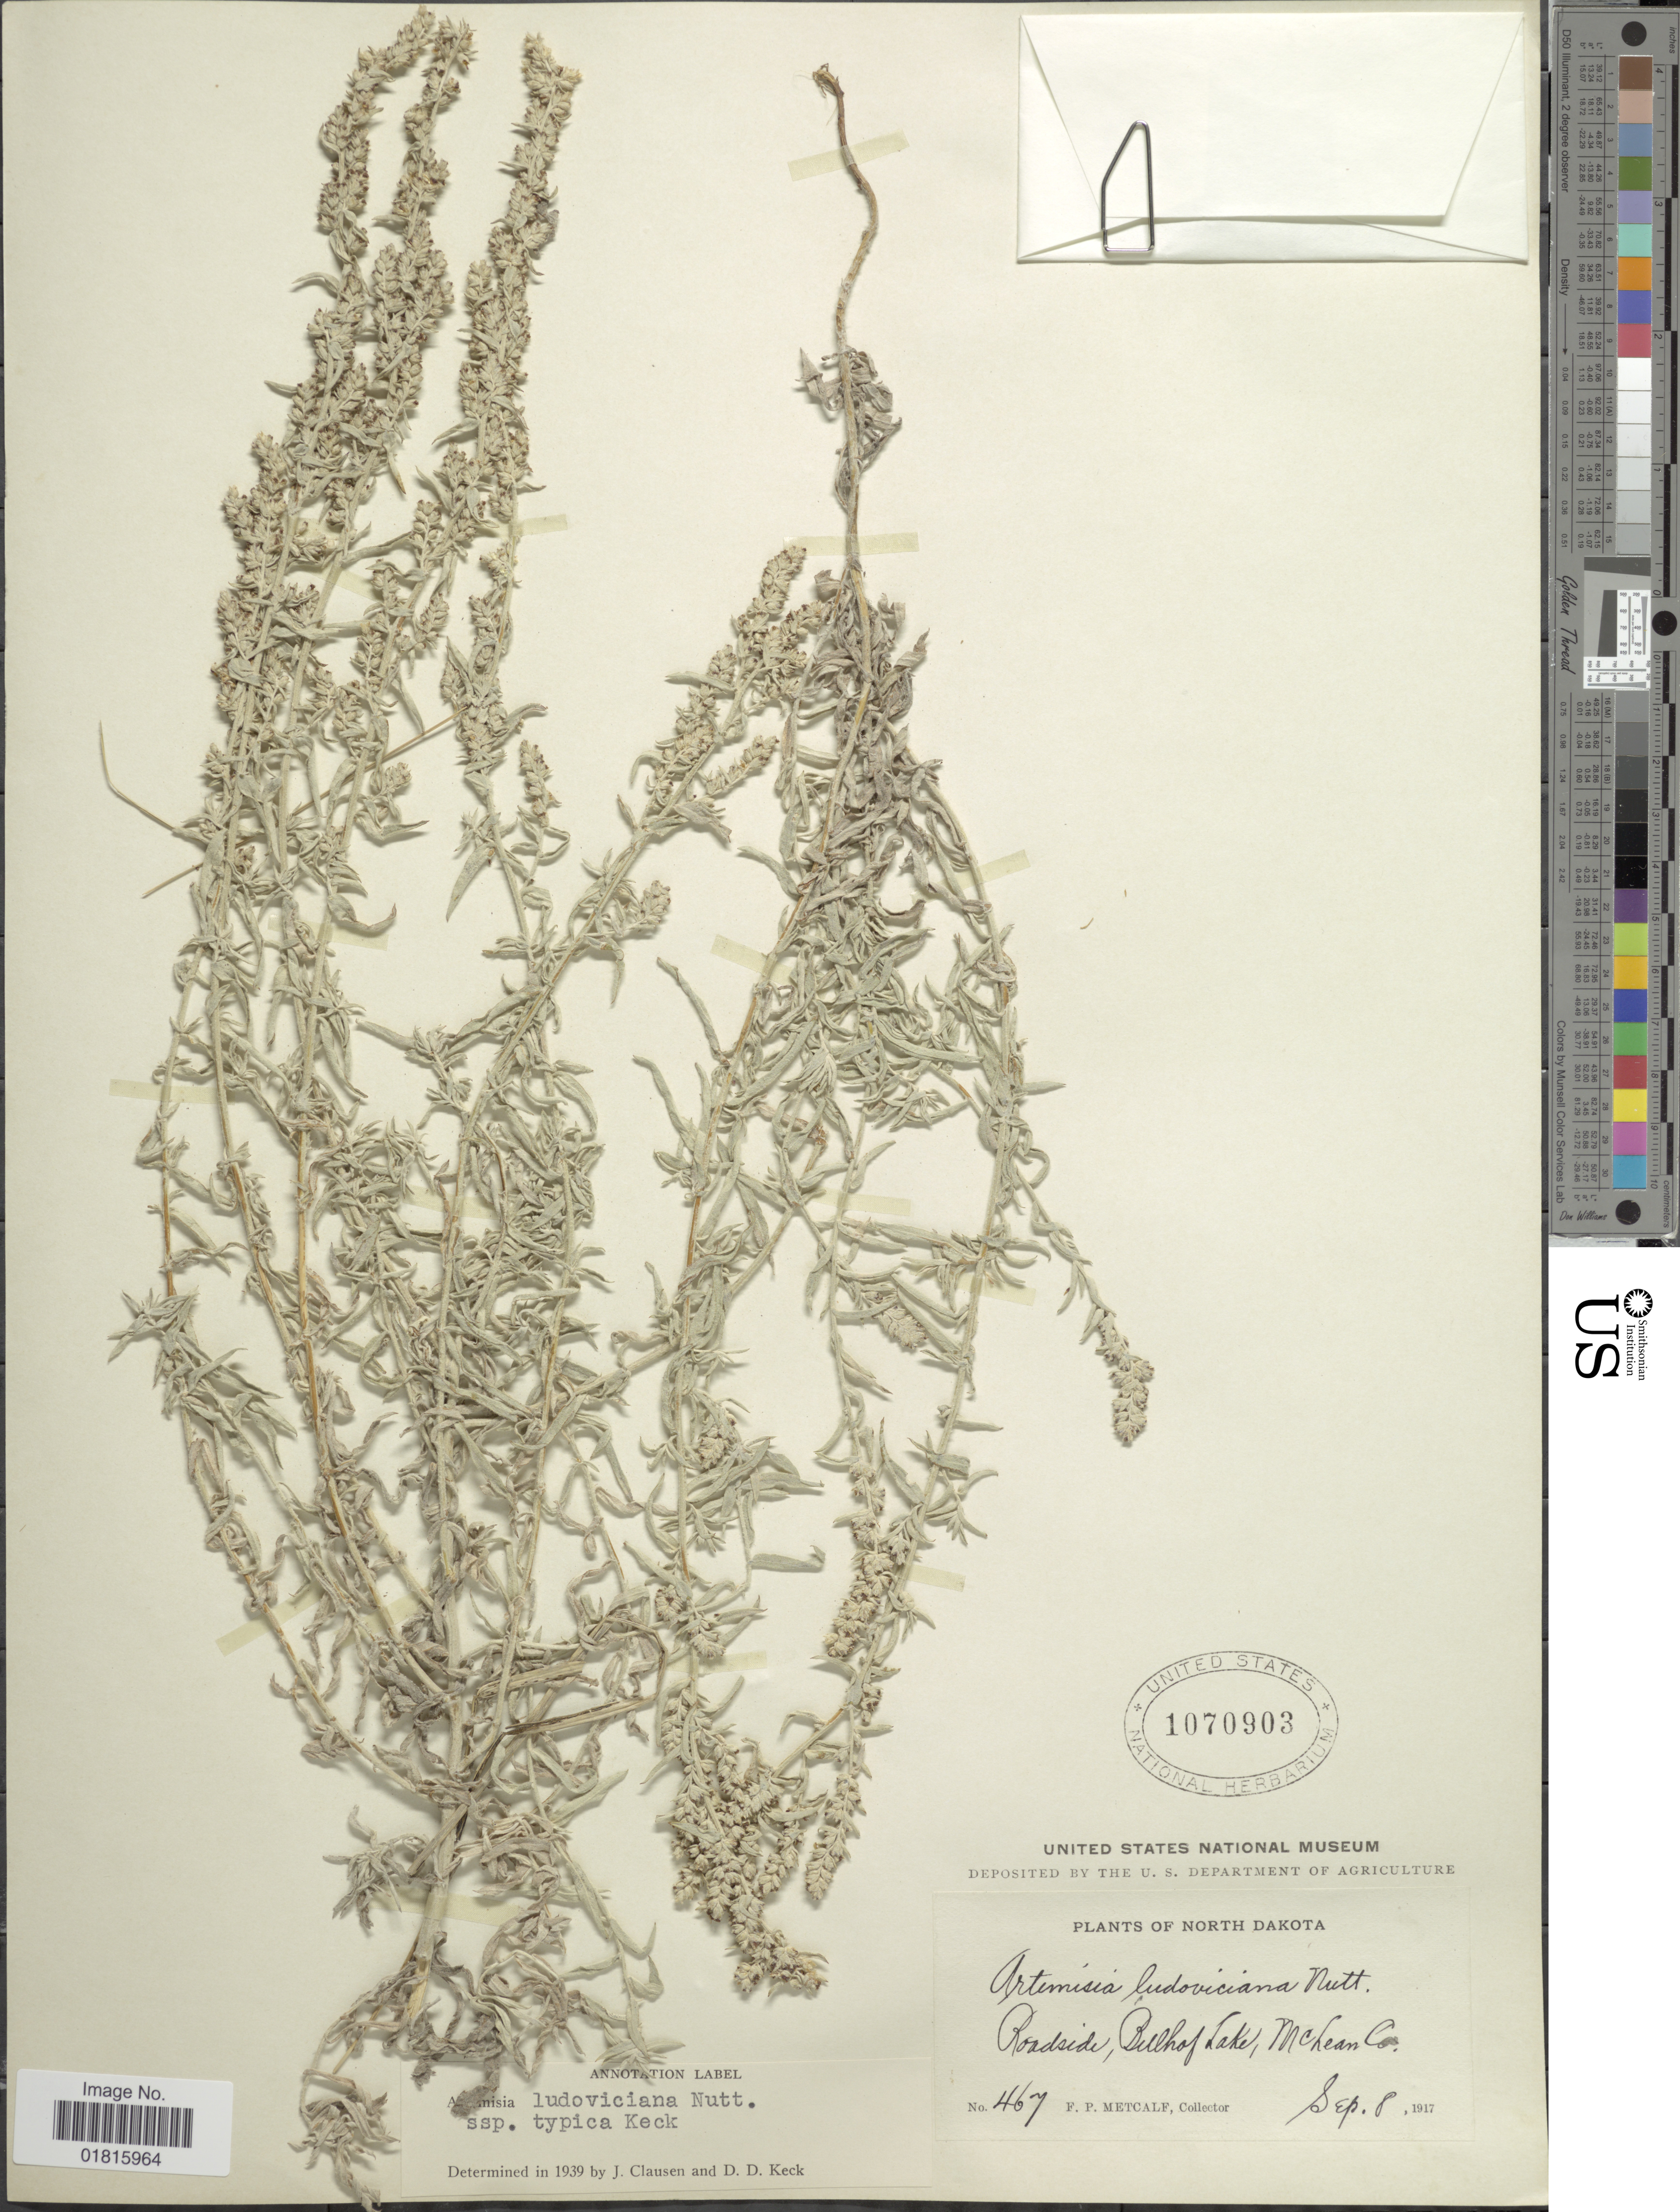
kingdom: Plantae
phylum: Tracheophyta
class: Magnoliopsida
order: Asterales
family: Asteraceae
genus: Artemisia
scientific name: Artemisia ludoviciana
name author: Nutt.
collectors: F. Metcalf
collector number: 467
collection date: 1917-09-08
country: United States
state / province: North Dakota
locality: Roadside, Belhof Lake, McLean Co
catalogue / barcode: US 1070903